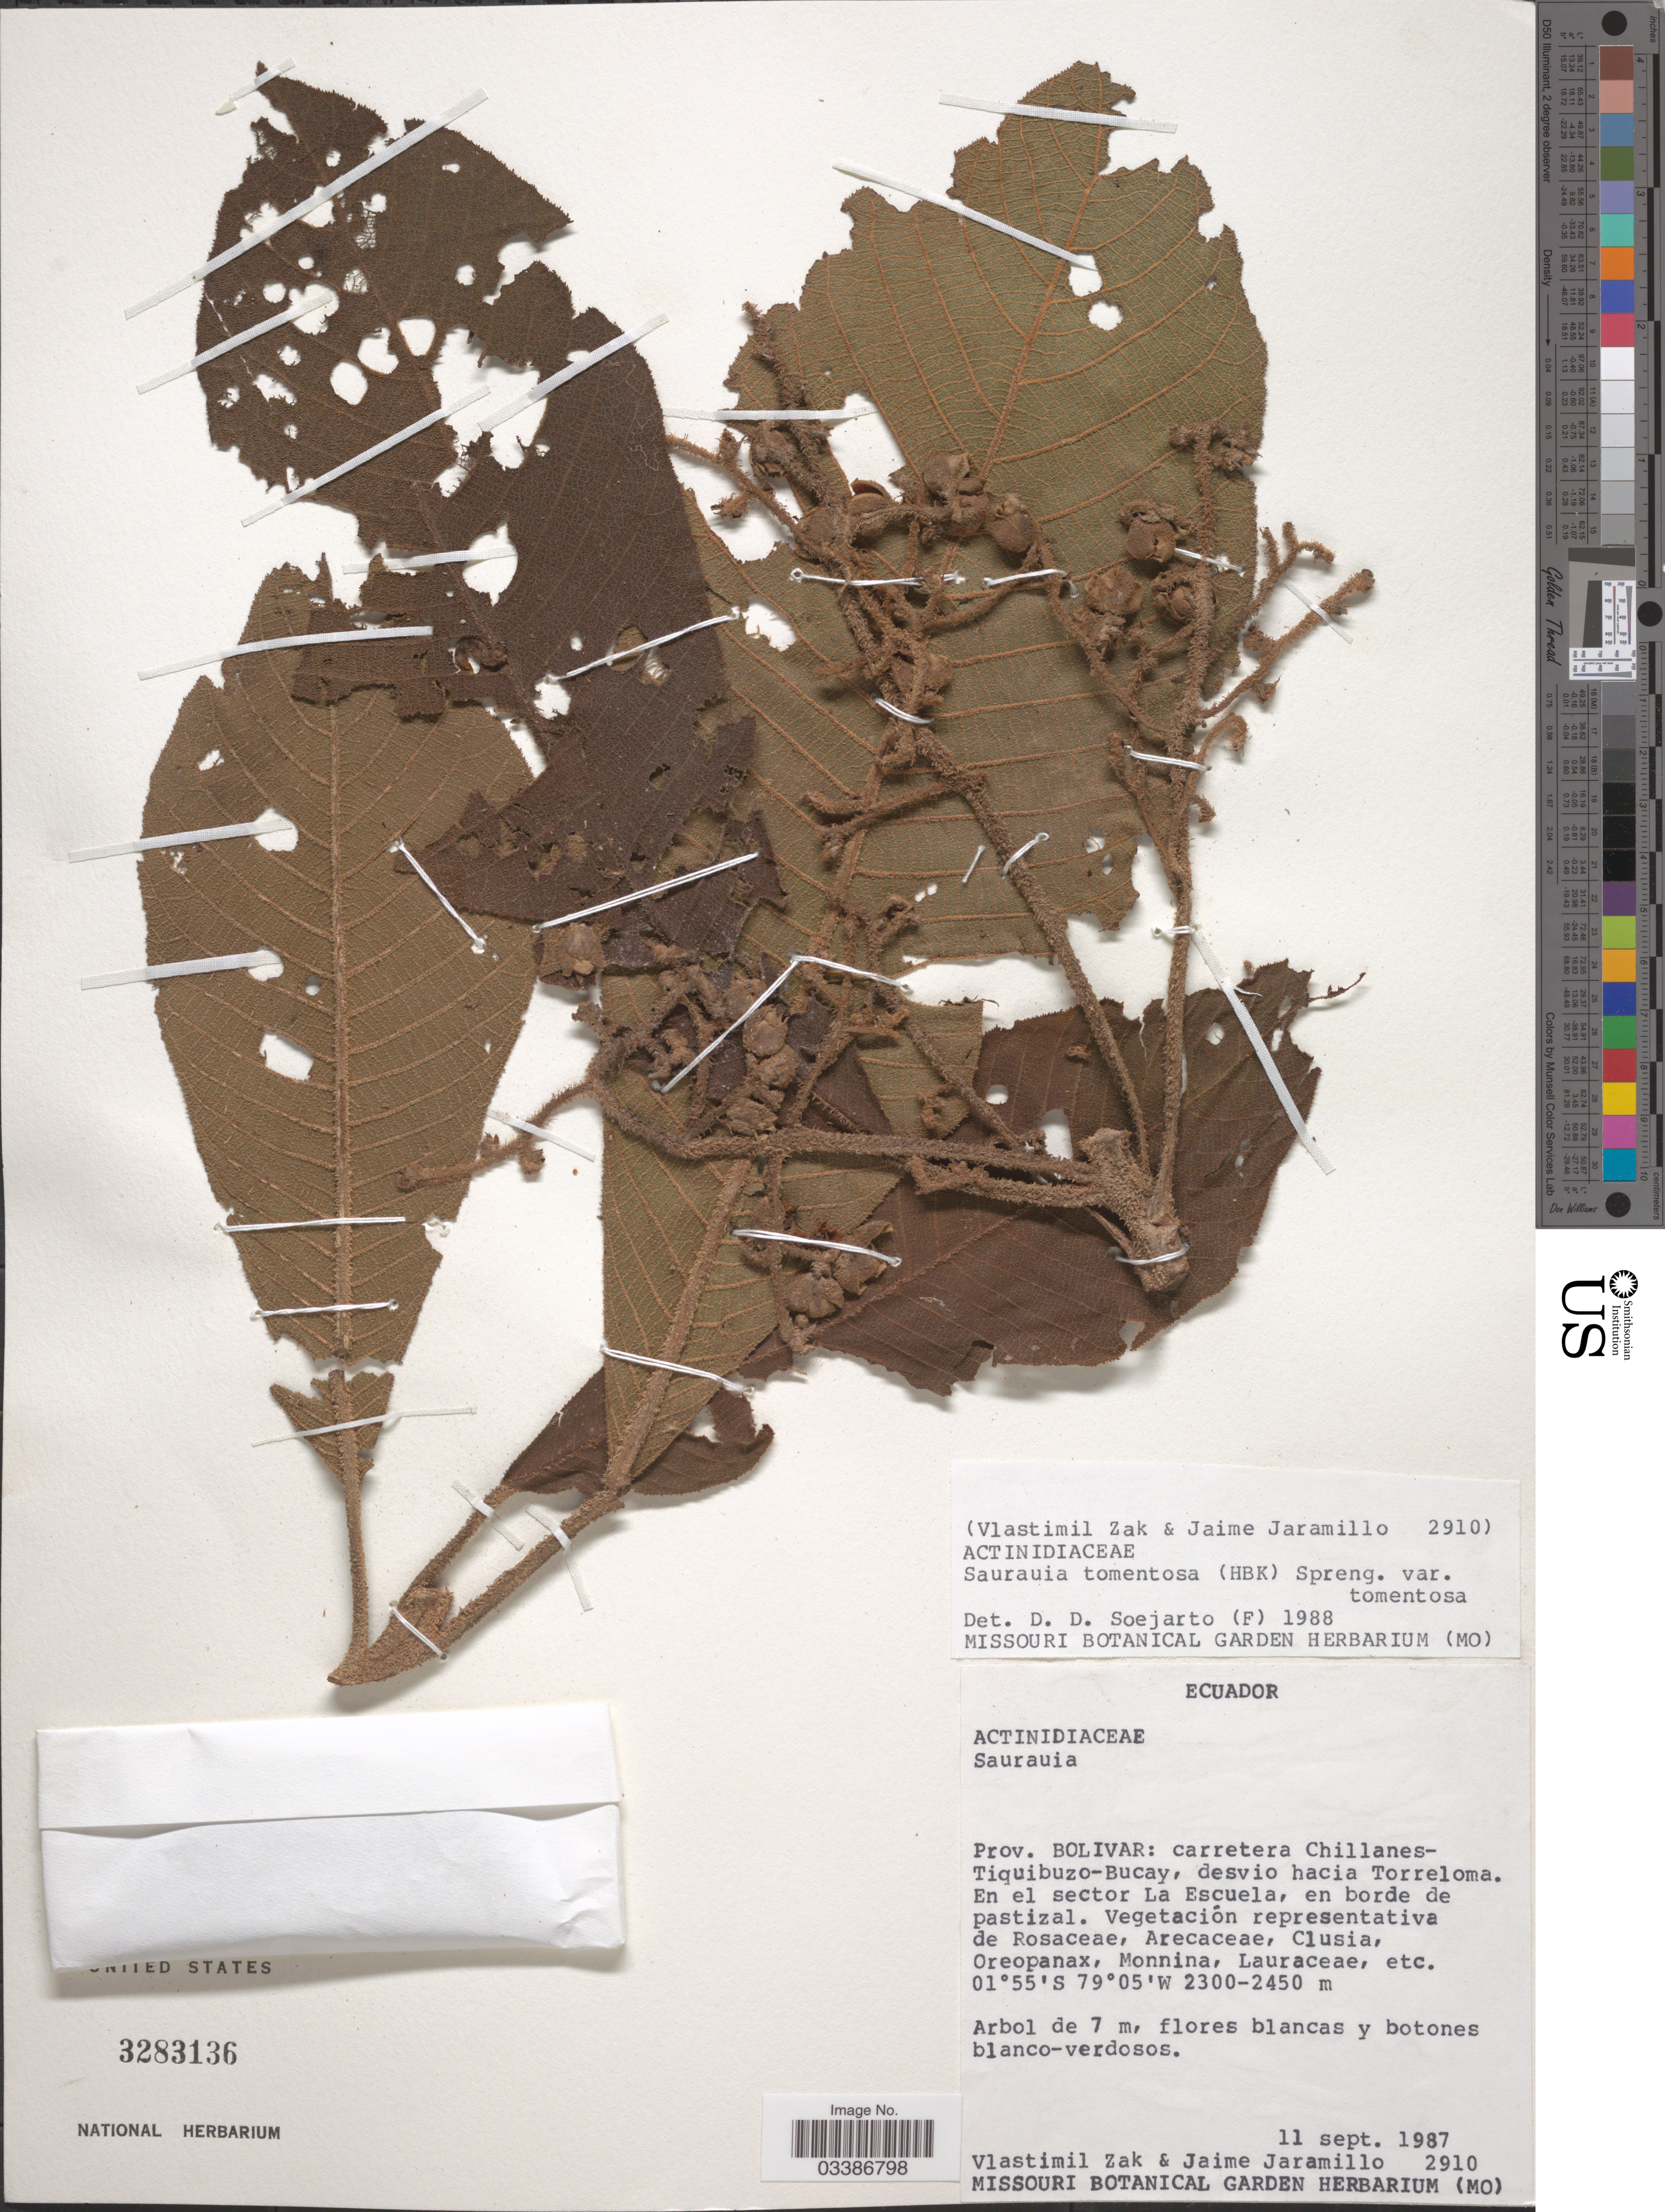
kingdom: Plantae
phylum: Tracheophyta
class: Magnoliopsida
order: Ericales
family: Actinidiaceae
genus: Saurauia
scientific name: Saurauia tomentosa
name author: (Kunth) Spreng.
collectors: V. Zak & J. Jaramillo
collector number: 2910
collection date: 1987-09-11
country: Ecuador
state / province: Bolívar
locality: Carretera Chillanes-Tiquibozo-Bucay, desvio hacia Torreloma. En el sector La Escuela, en borde de pastizal.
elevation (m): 2300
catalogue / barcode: US 3283136